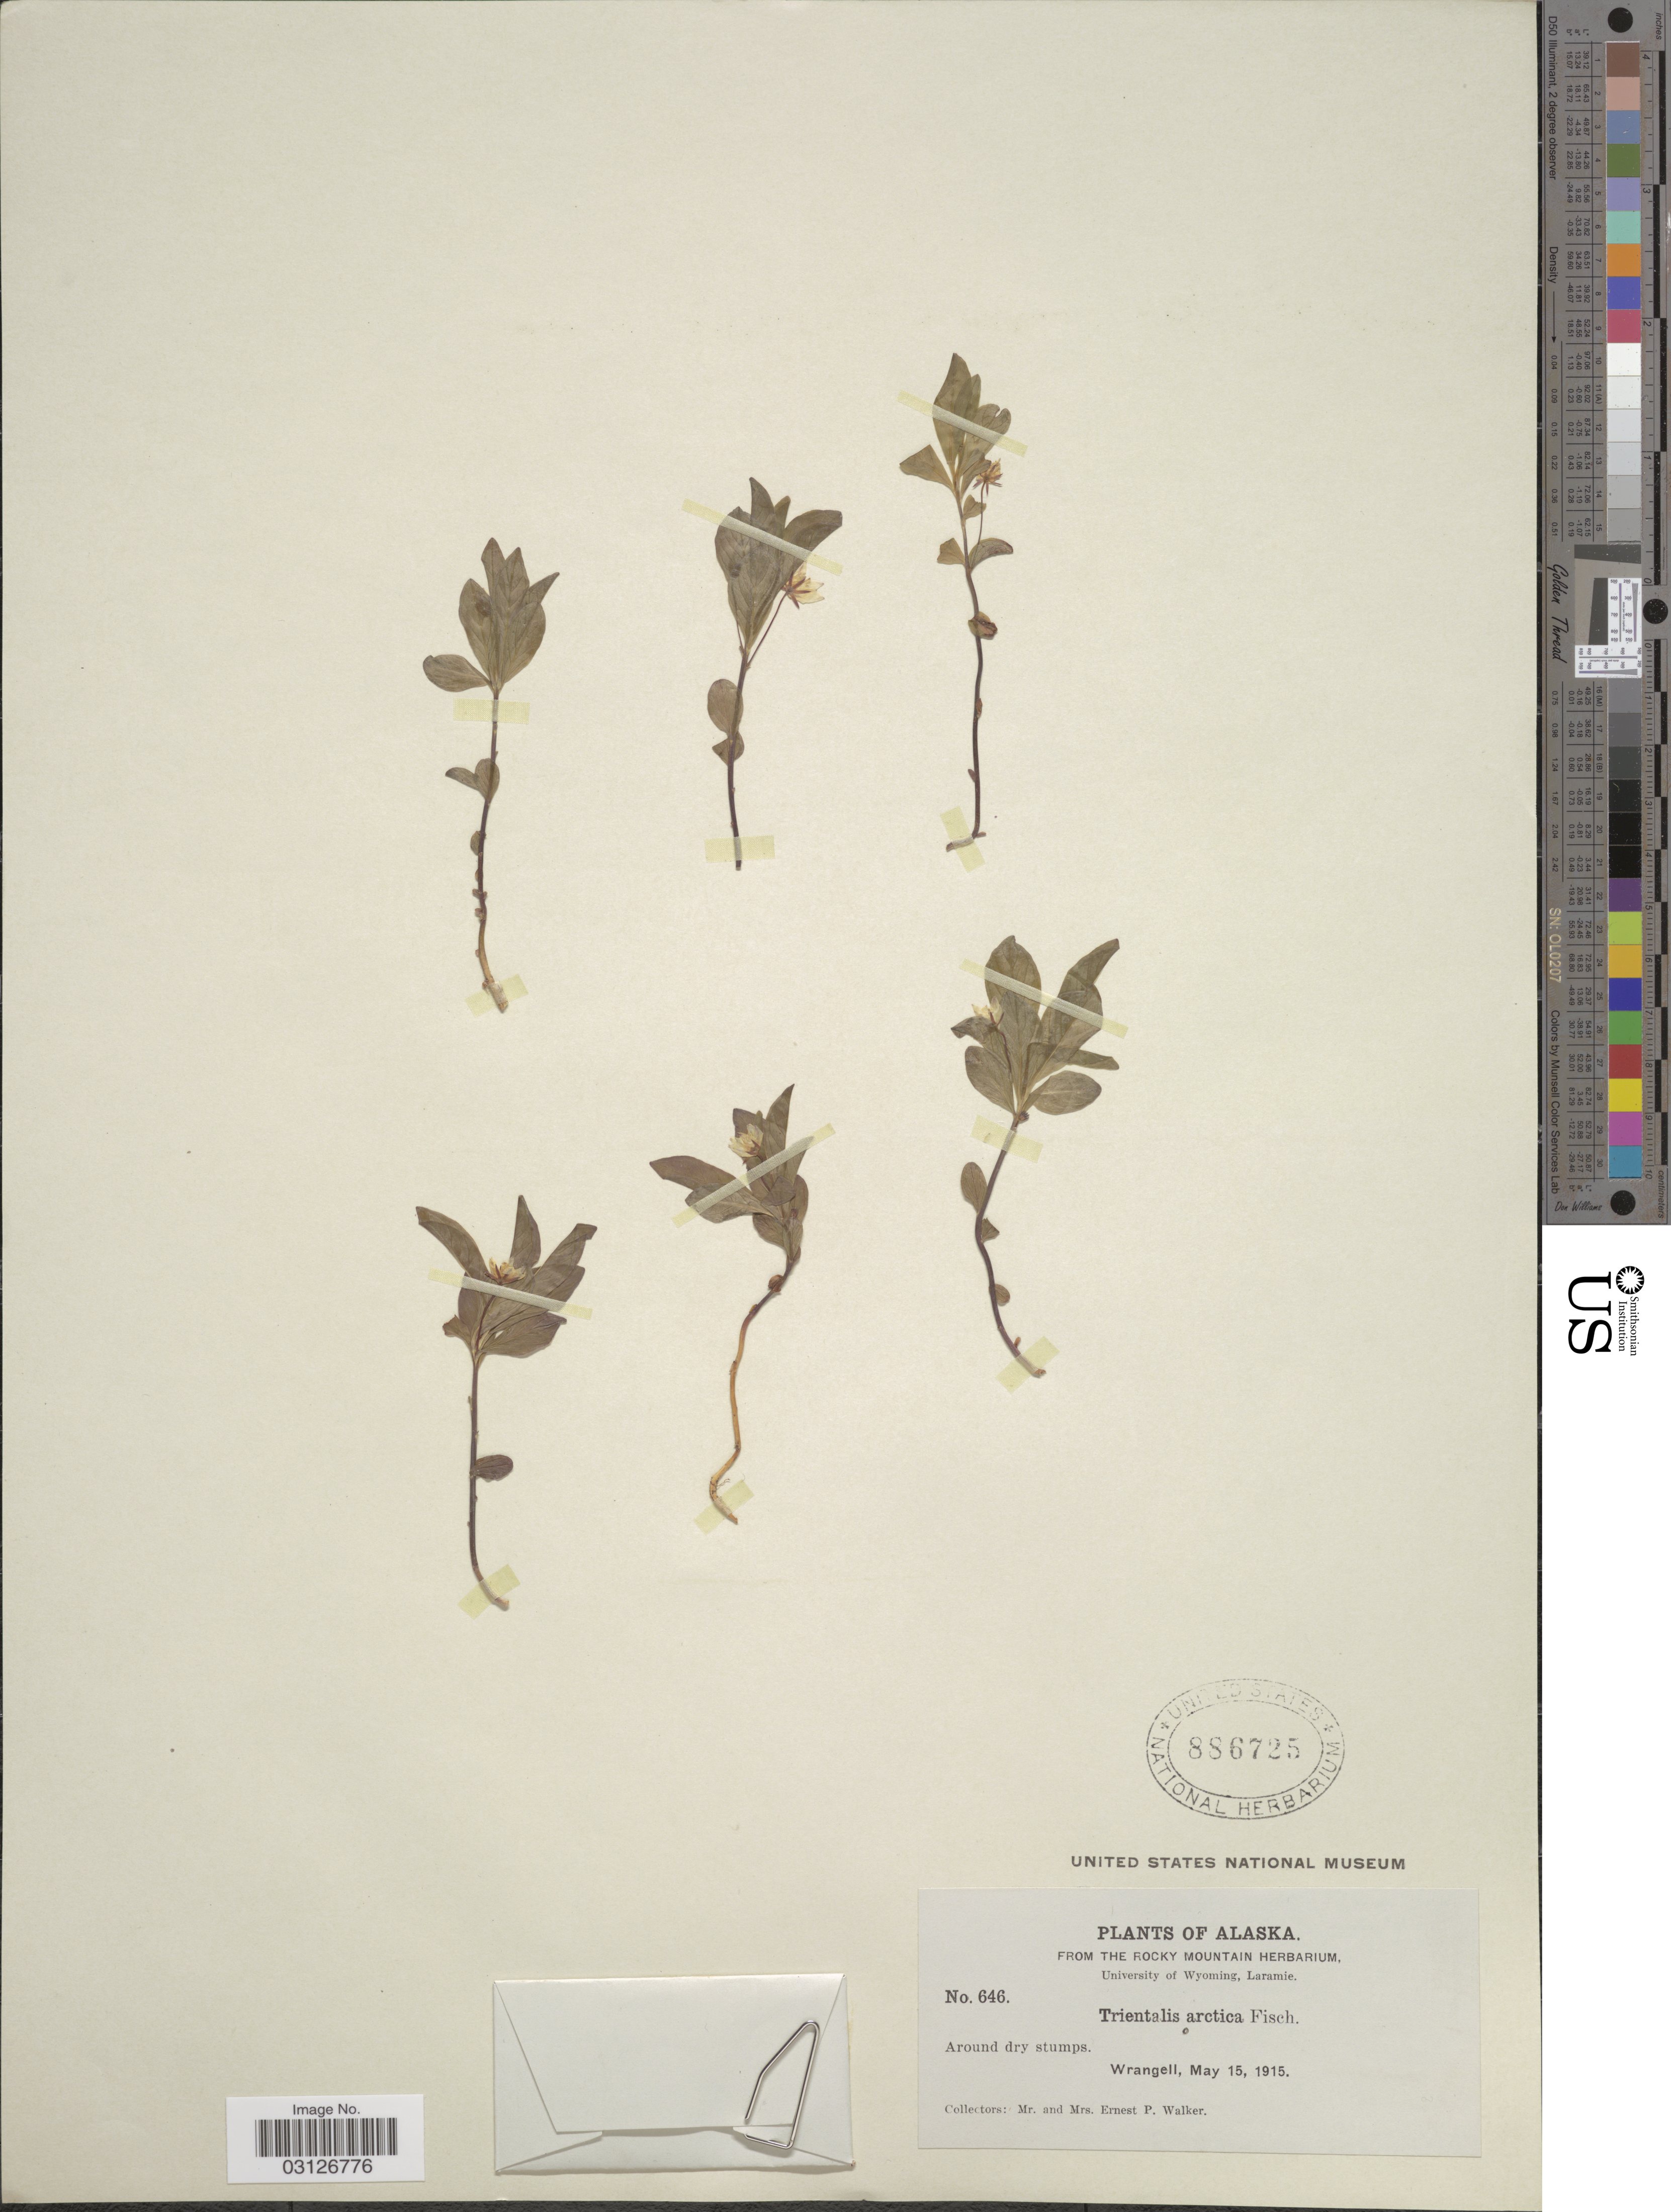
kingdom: Plantae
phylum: Tracheophyta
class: Magnoliopsida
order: Ericales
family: Primulaceae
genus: Trientalis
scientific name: Trientalis europaea subsp. arctica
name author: (Fisch. ex Hook.) Hultén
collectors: E. P. Walker & E. Walker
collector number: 646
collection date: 1915-05-15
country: United States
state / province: Alaska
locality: Wrangell.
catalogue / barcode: US 886725